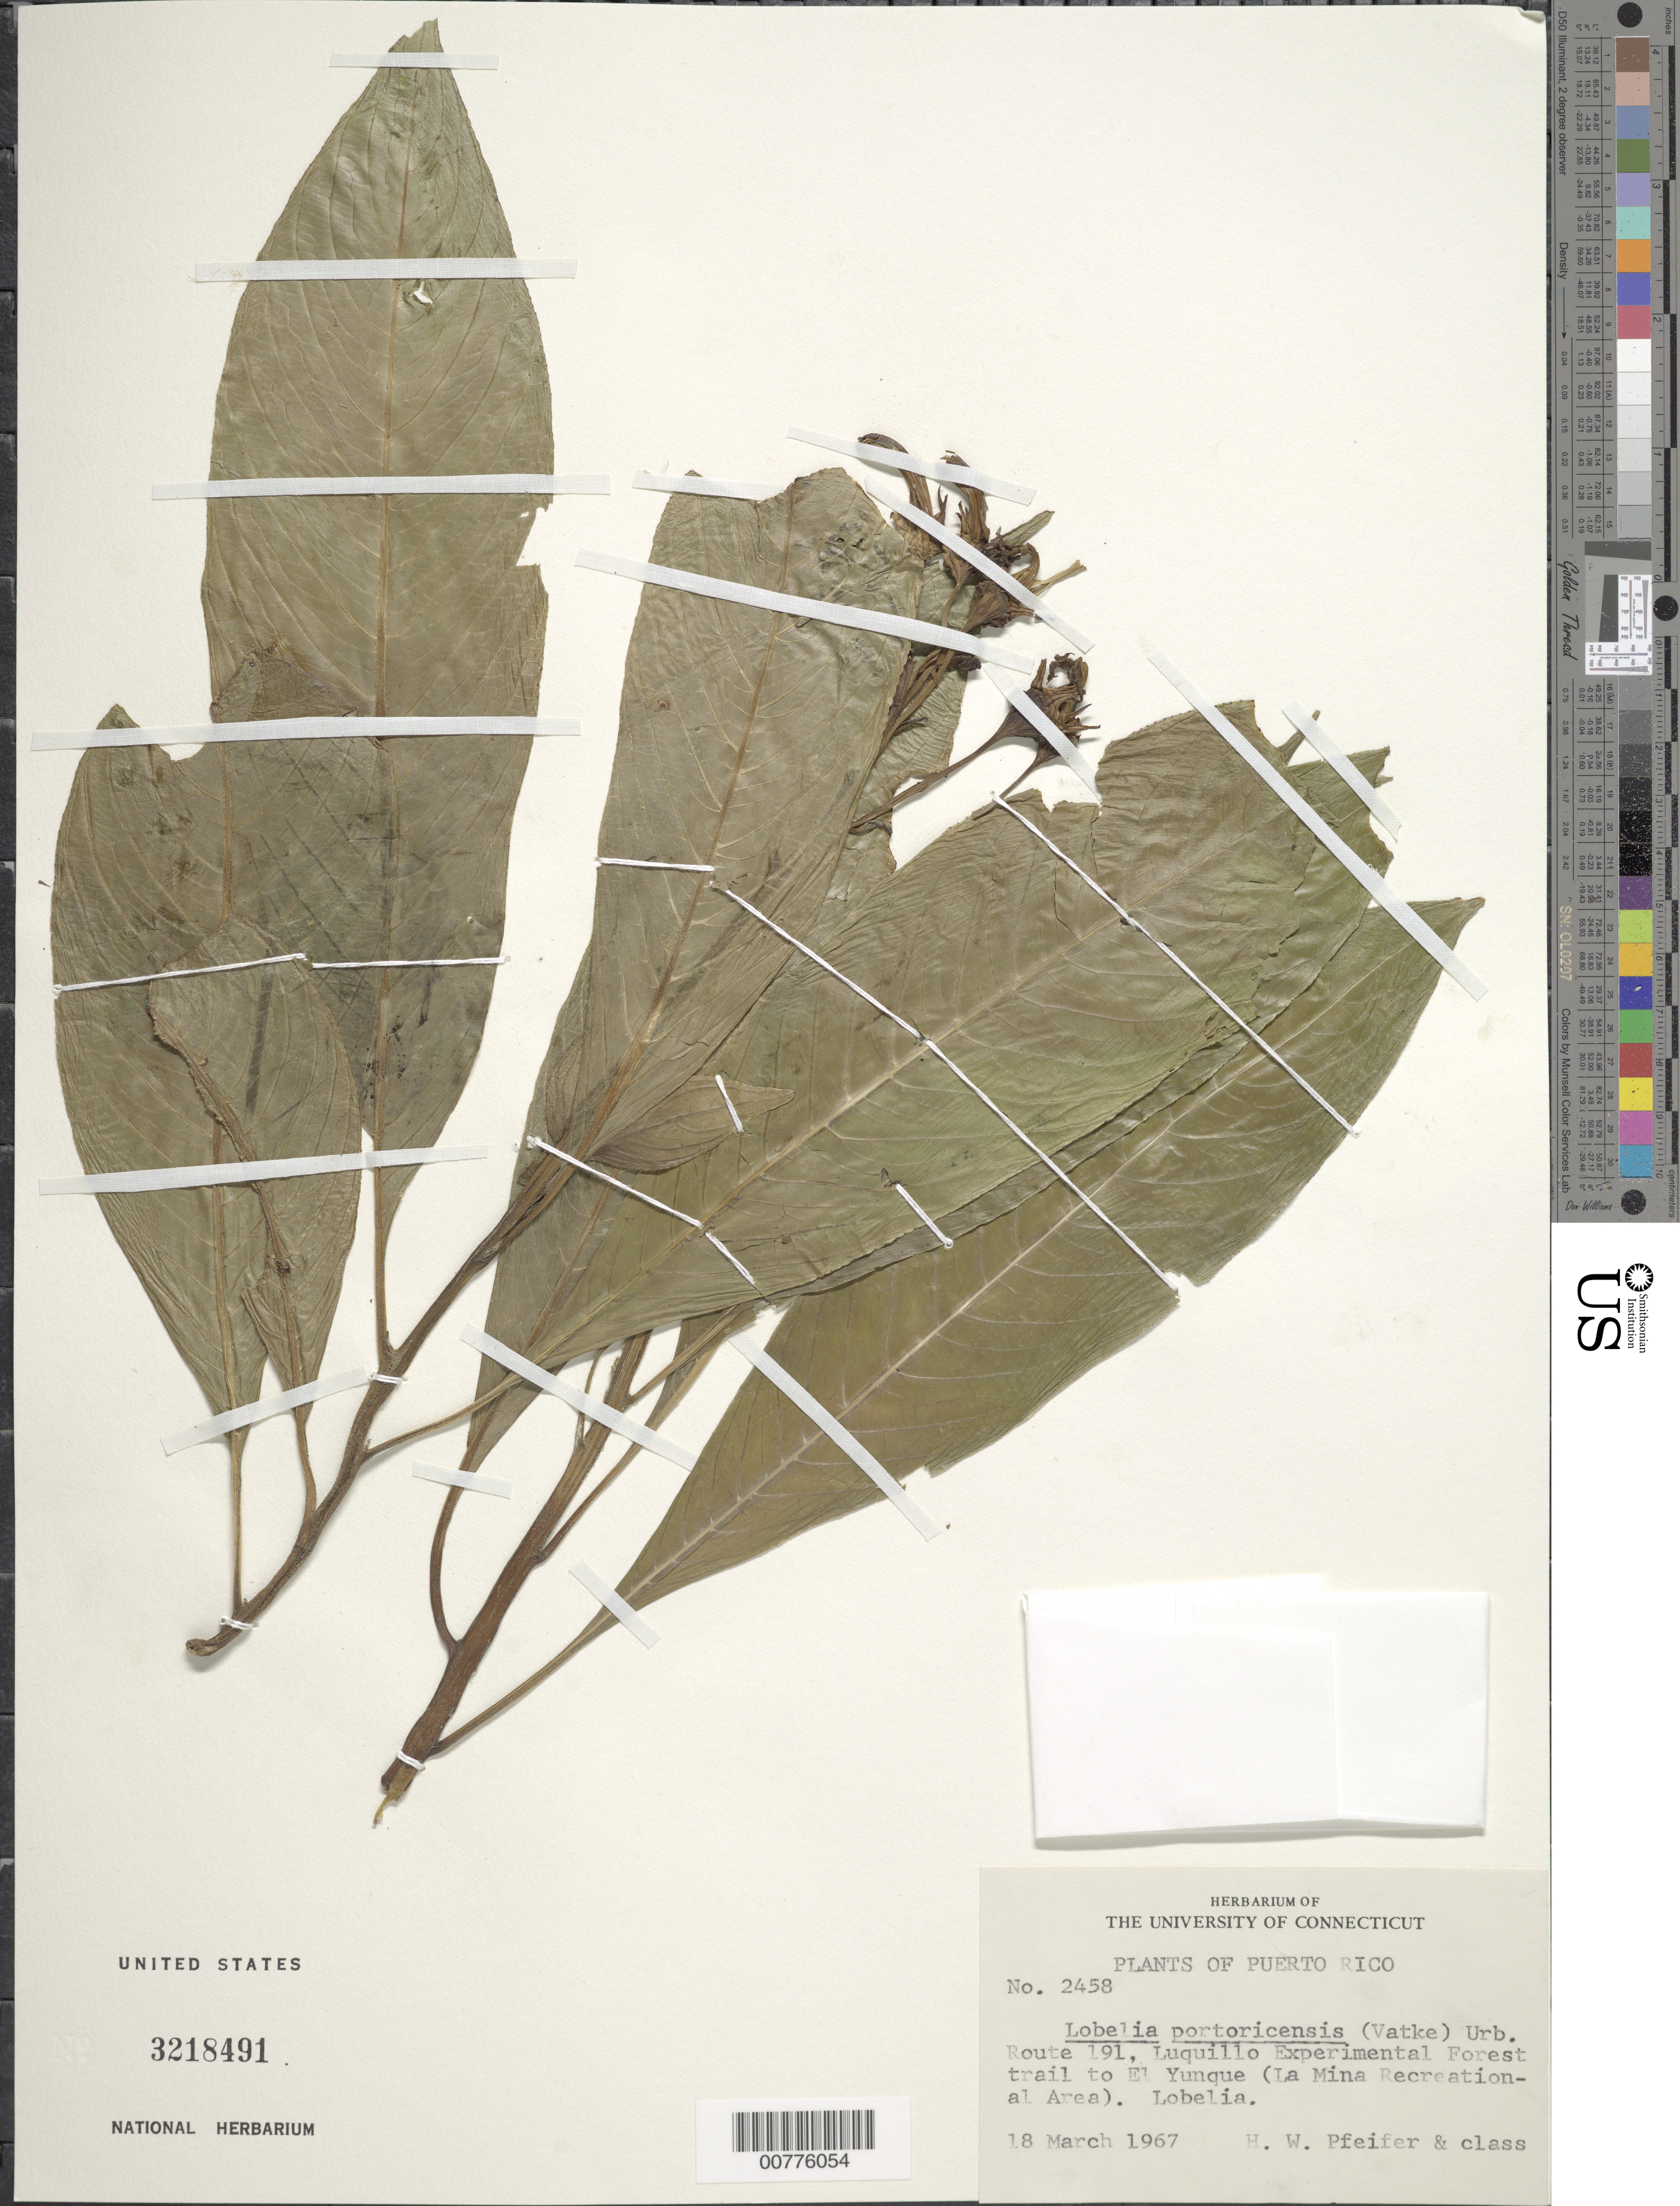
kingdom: Plantae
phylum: Tracheophyta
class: Magnoliopsida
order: Asterales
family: Campanulaceae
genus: Lobelia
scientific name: Lobelia portoricensis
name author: (Vatke) Urb.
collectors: H. W. Pfeifer & Class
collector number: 2458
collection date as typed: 18 Mar 1967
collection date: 1967-03-18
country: Puerto Rico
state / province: Luquillo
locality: Route 191, Luquillo Experimental Forest trail to El Yunque (La Mina Recreational Area)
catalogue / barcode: US 3218491